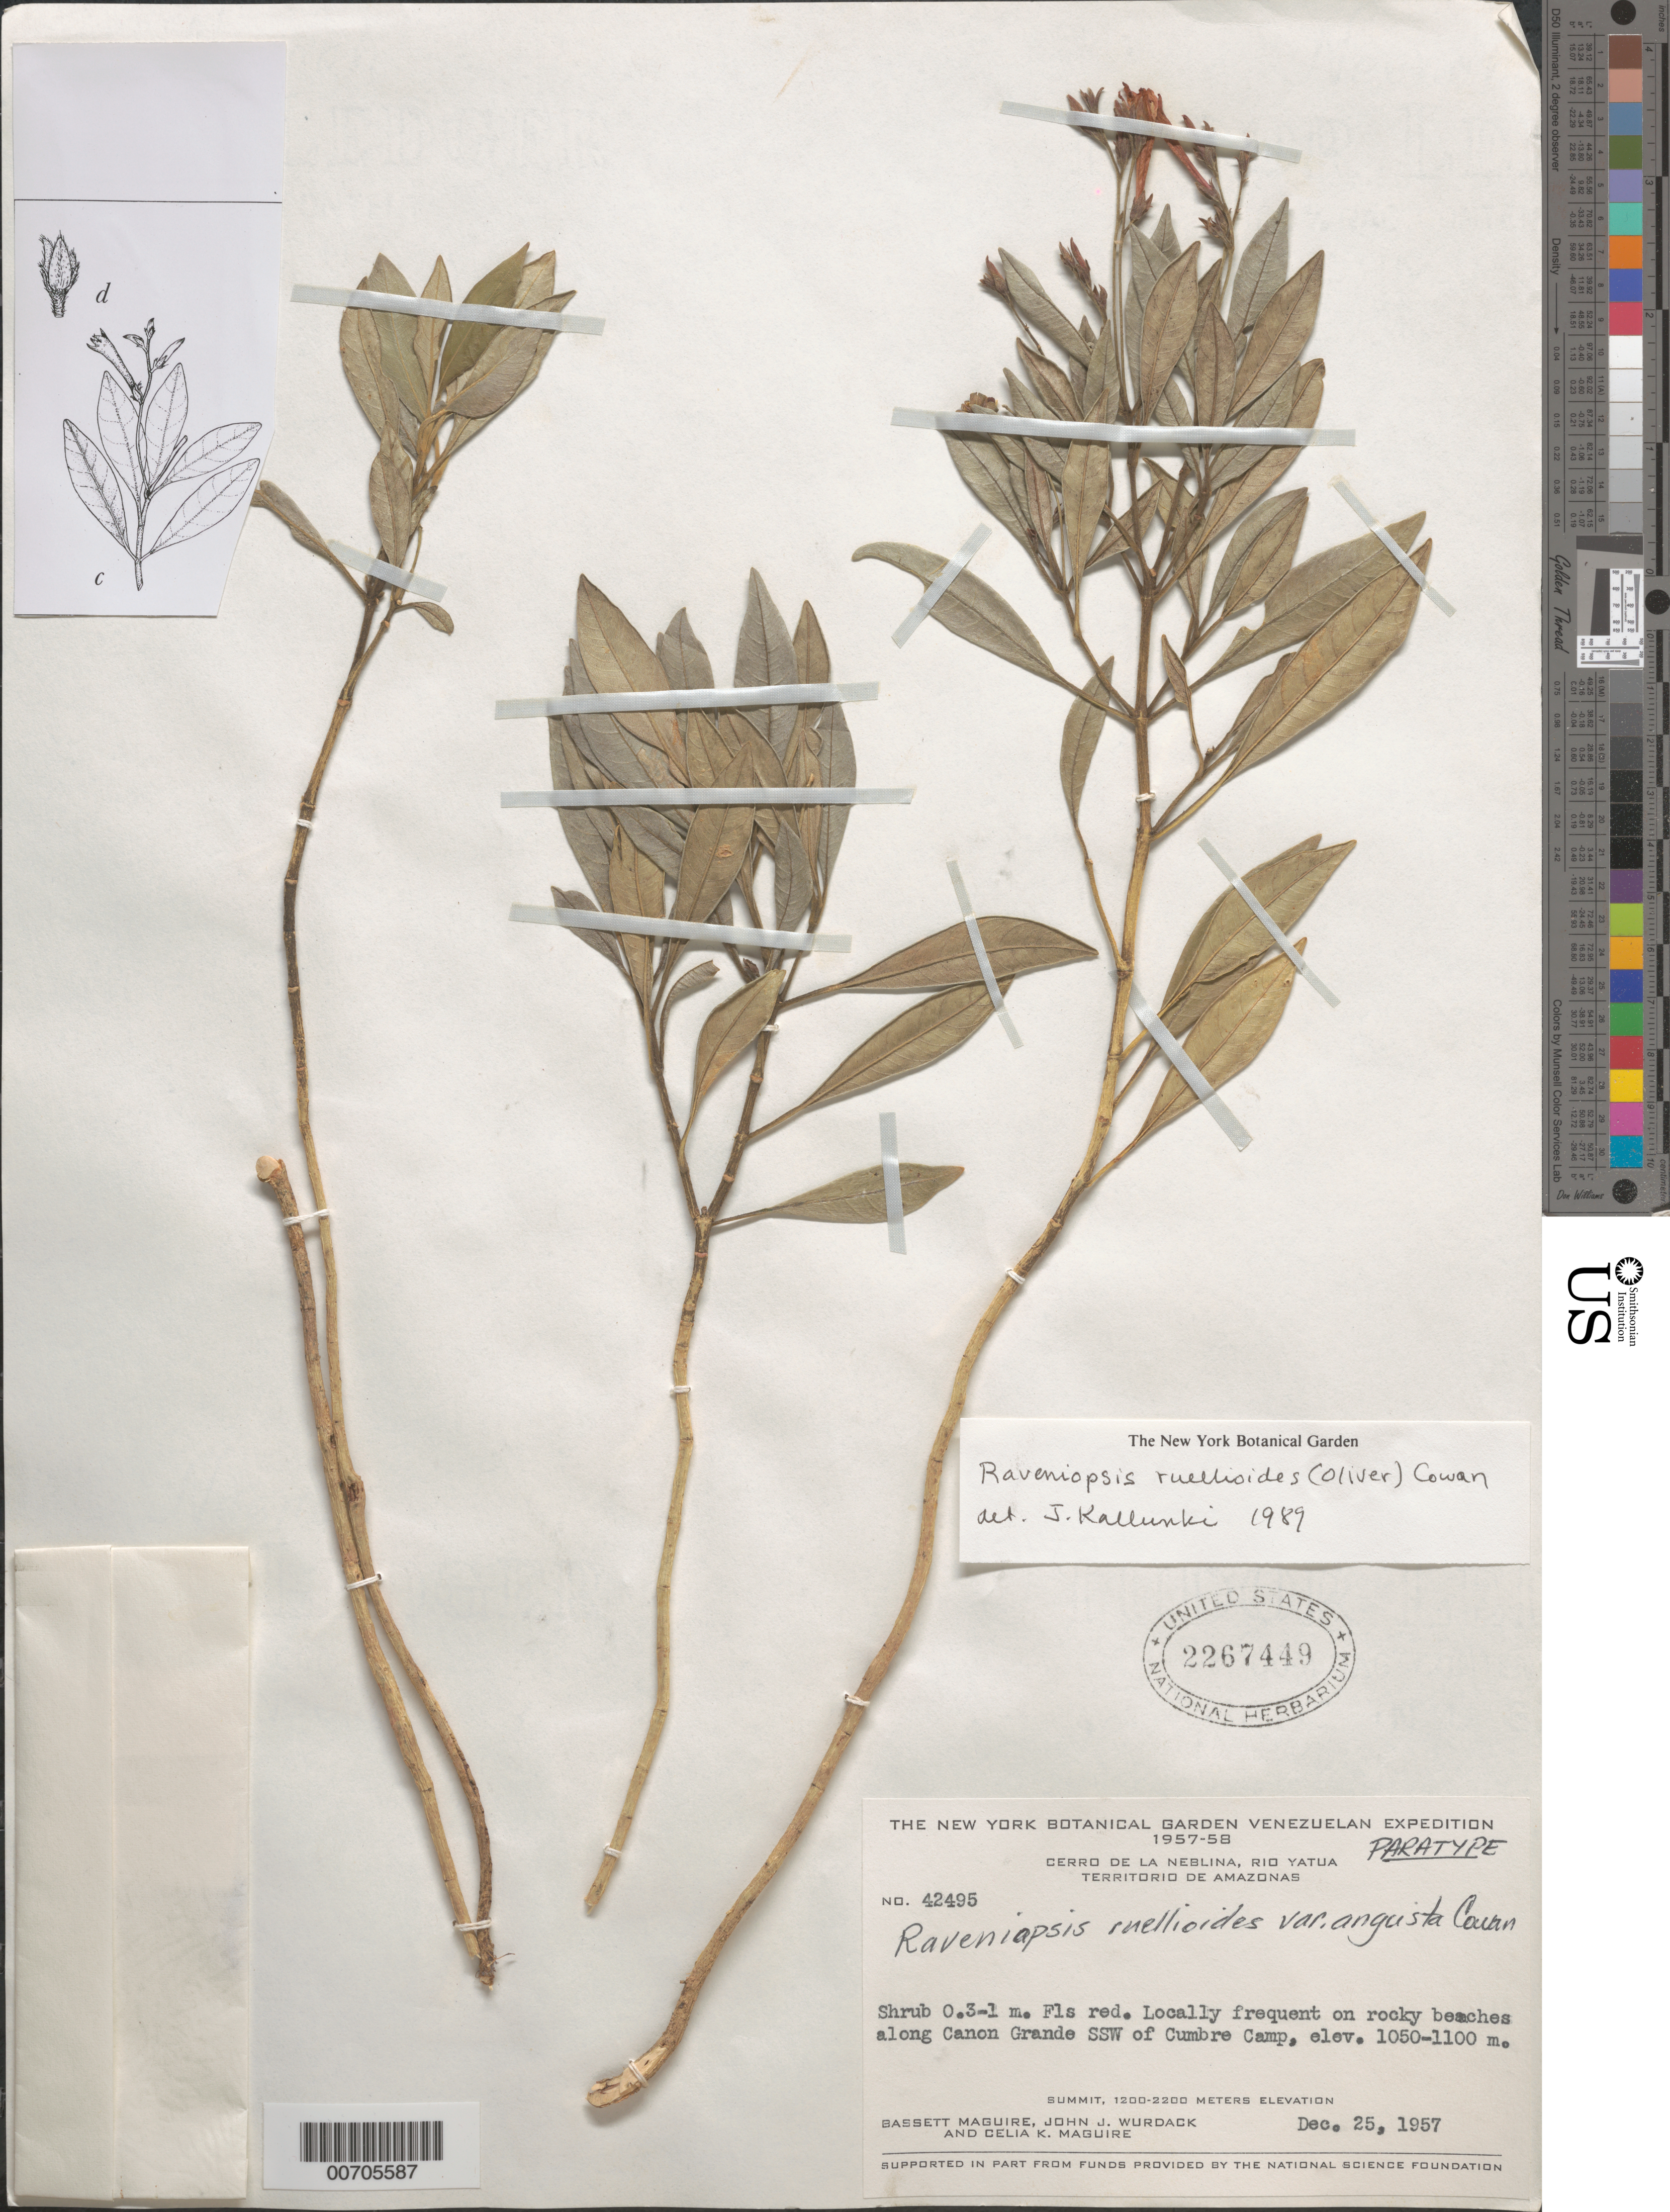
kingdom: Plantae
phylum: Tracheophyta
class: Magnoliopsida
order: Sapindales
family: Rutaceae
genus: Raveniopsis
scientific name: Raveniopsis ruellioides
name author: (Oliv.) R.S. Cowan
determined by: Kallunki, Jacquelyn A.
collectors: B. Maguire, J. J. Wurdack & C. K. Maguire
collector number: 42495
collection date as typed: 25-Dec-57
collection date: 1957-12-25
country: Venezuela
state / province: Amazonas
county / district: Río Negro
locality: Cerro de la Neblina, Río Yatua, Caño Grande, SSW of Cumbre Camp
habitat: Rocky beaches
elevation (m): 1050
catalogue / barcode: US 2267449